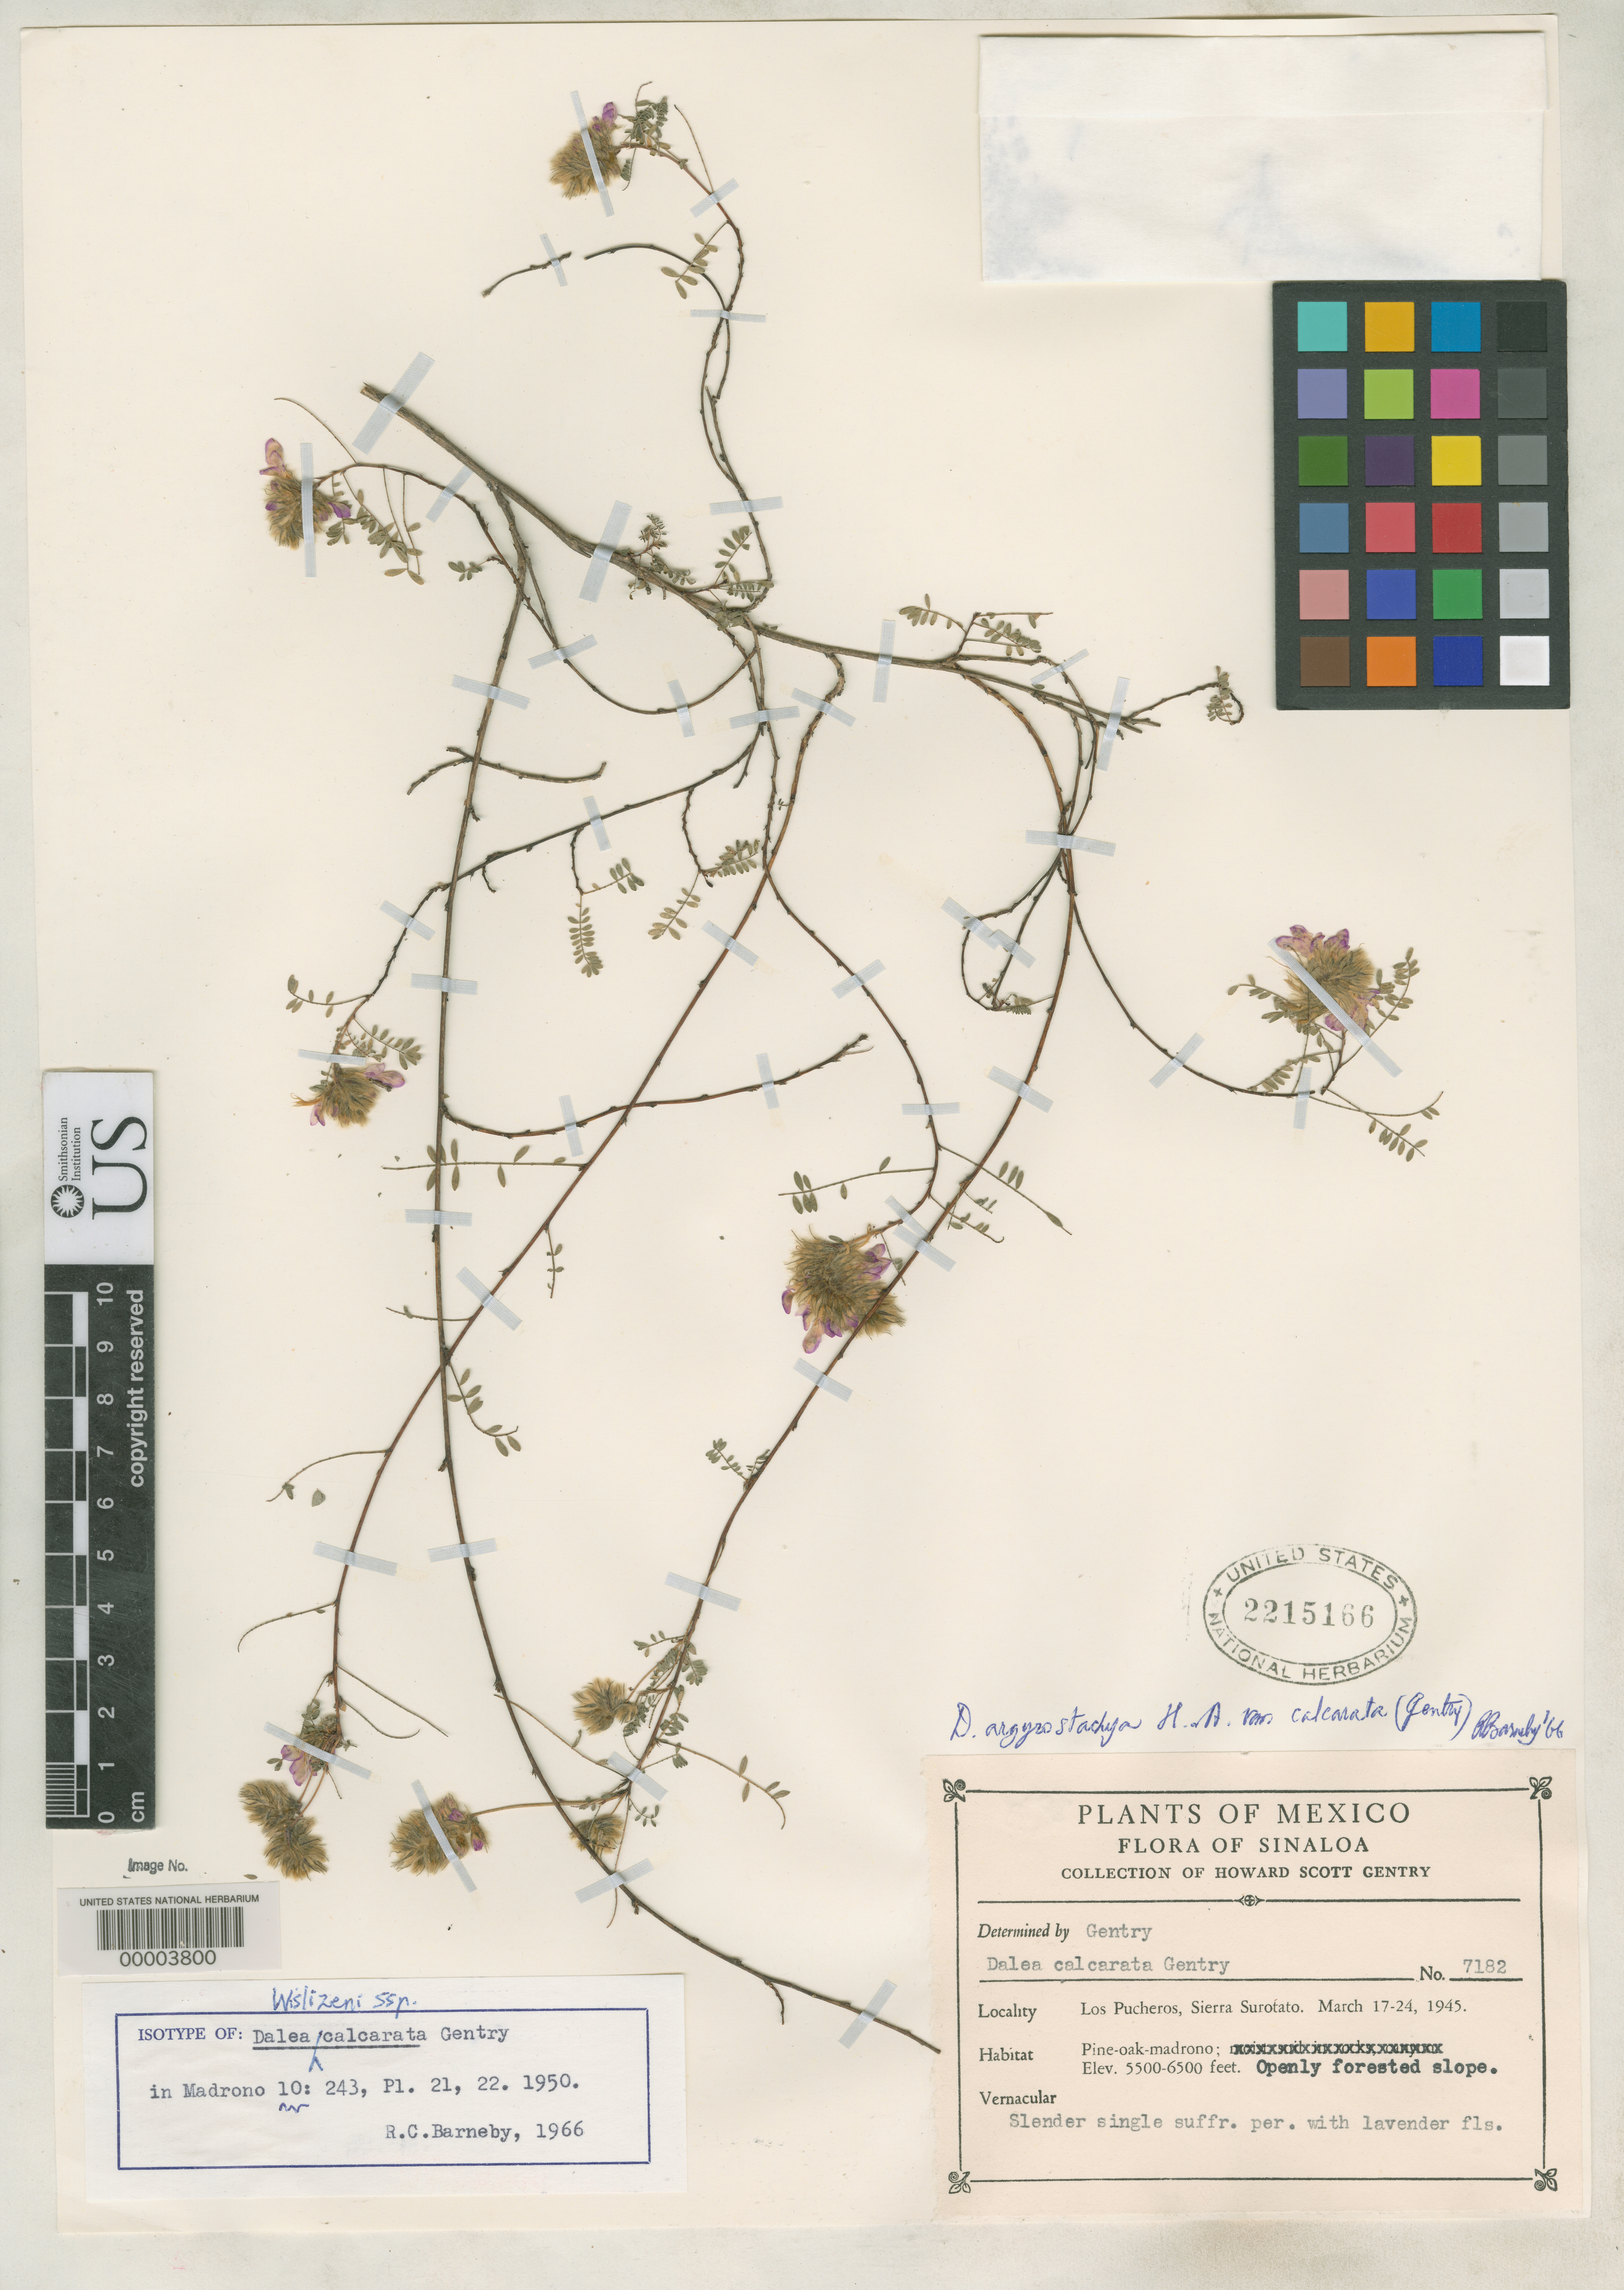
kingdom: Plantae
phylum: Tracheophyta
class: Magnoliopsida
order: Fabales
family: Fabaceae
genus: Dalea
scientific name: Dalea wislizeni var. calcarata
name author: Gentry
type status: Isotype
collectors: H. S. Gentry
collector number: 7182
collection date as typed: Mar 1945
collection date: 1945-03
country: Mexico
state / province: Sinaloa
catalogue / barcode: US 2215166